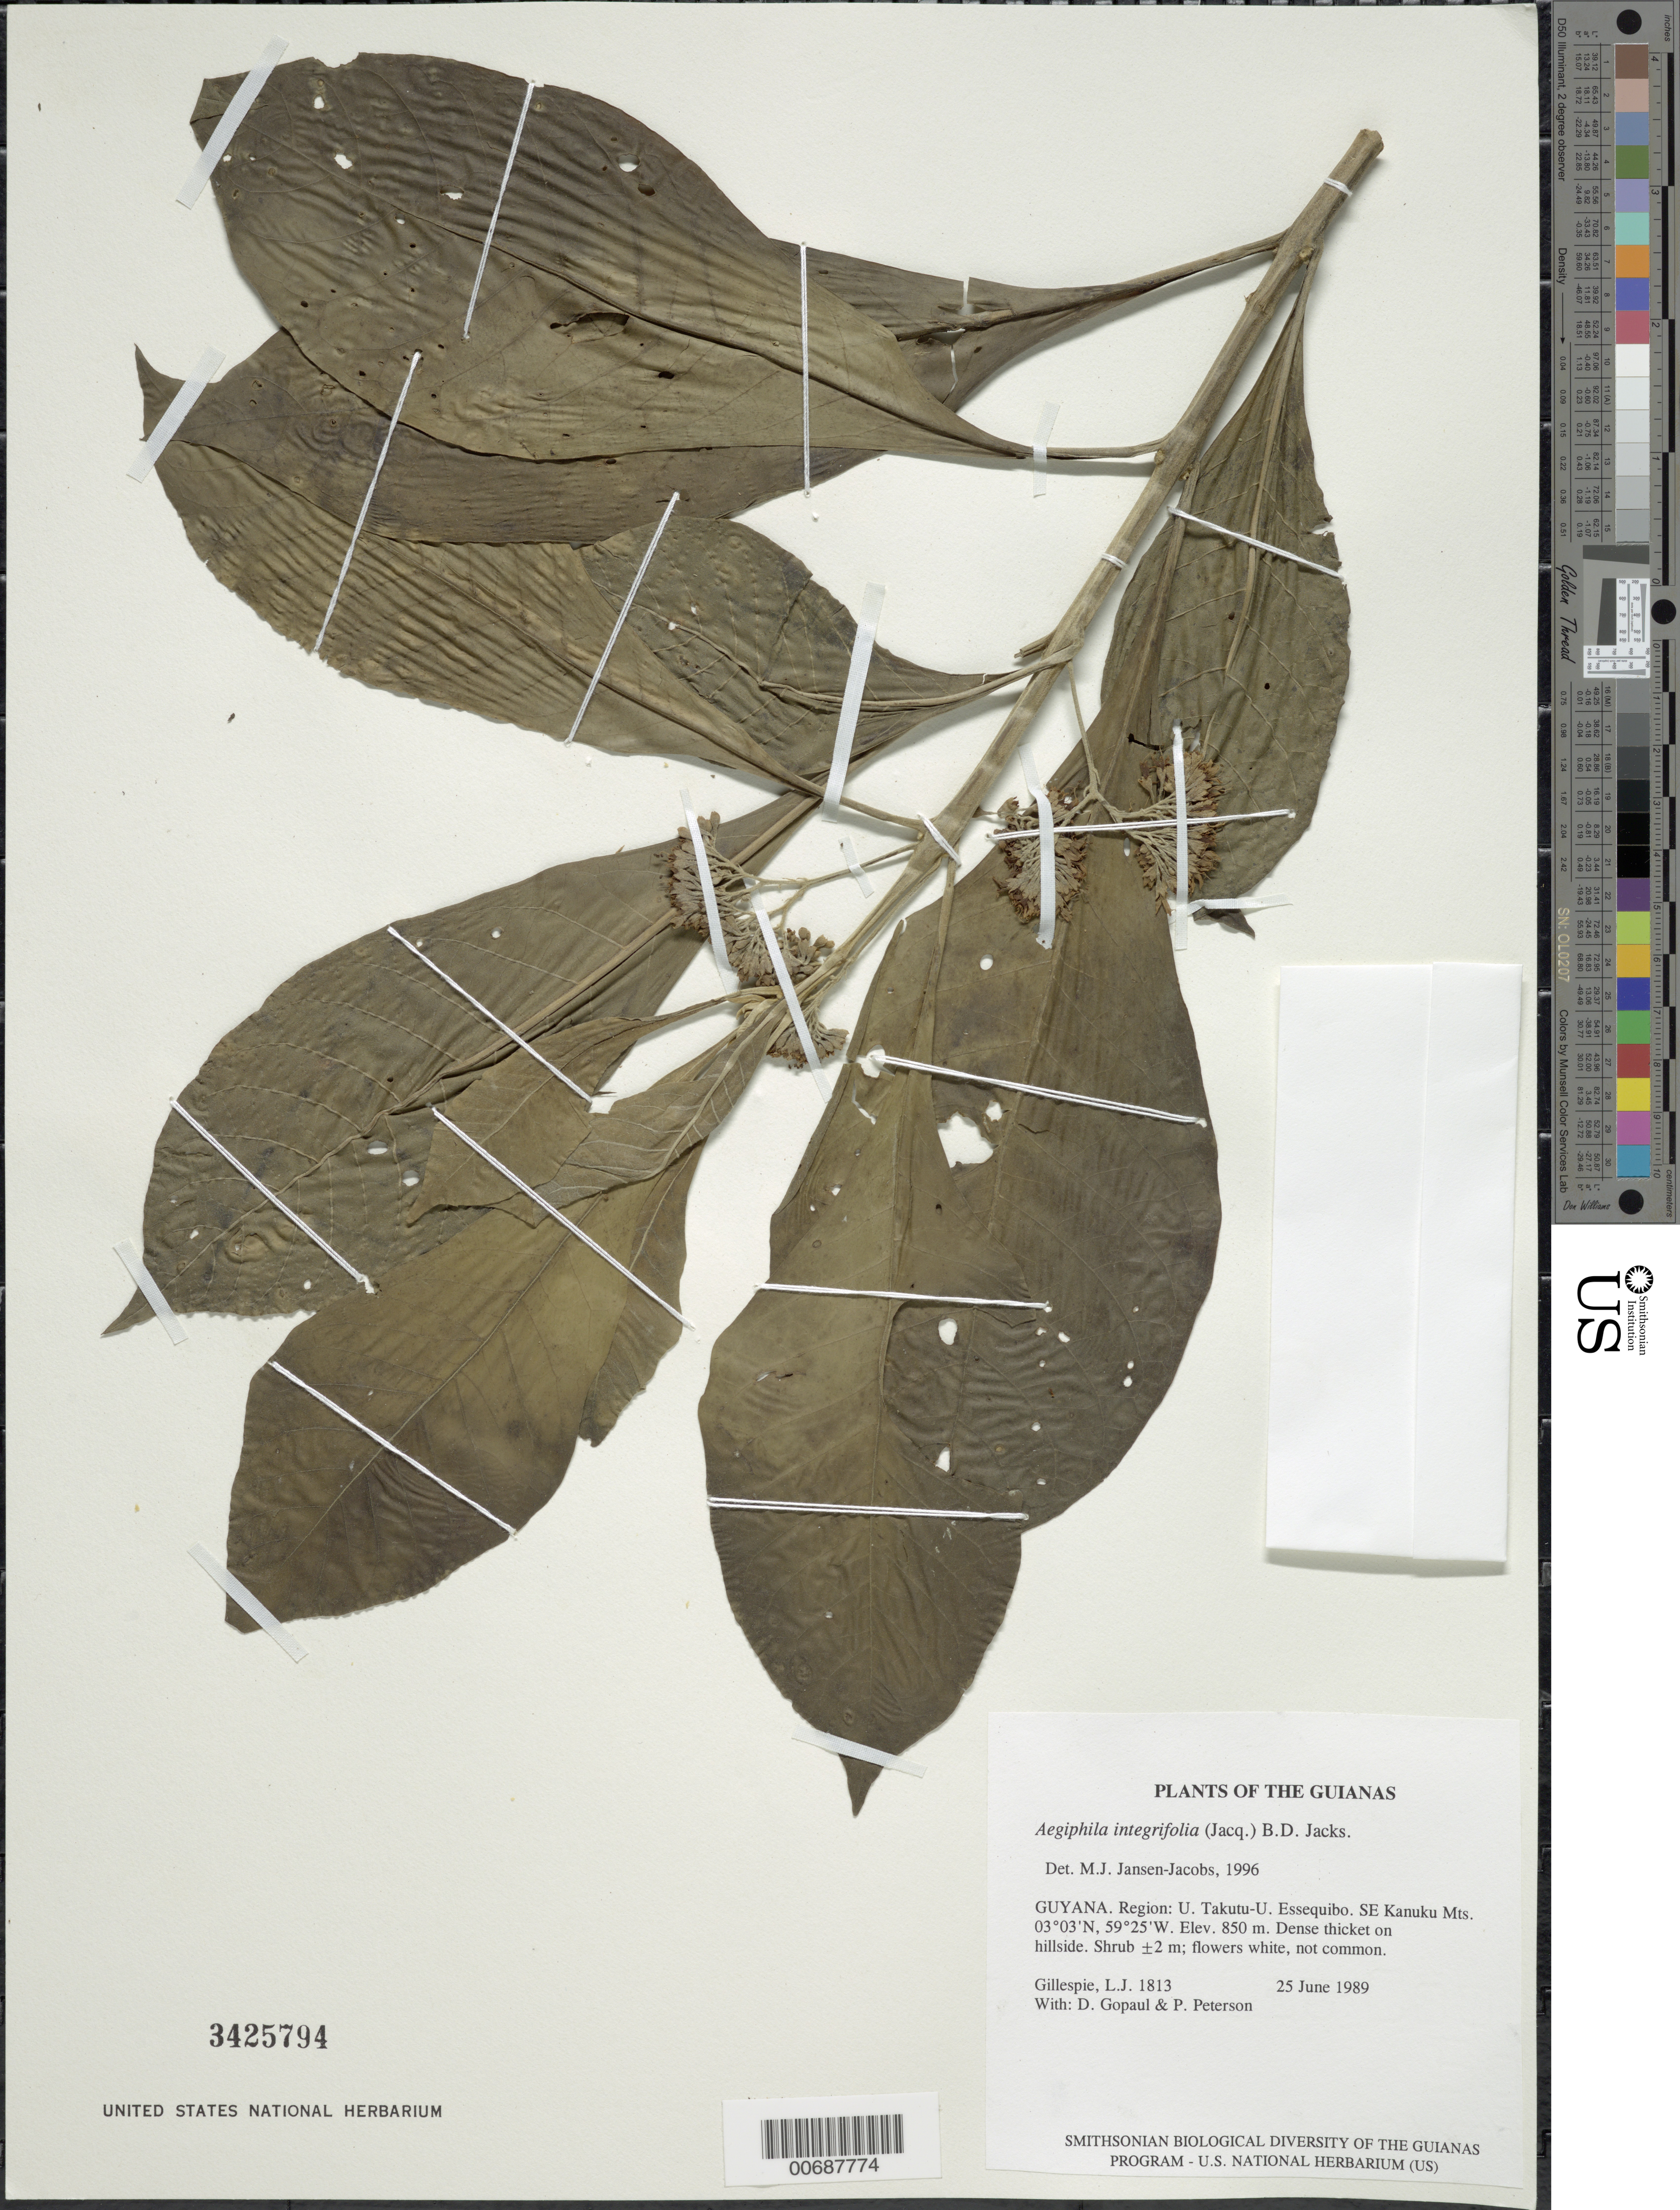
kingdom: Plantae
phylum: Tracheophyta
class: Magnoliopsida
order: Lamiales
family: Lamiaceae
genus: Aegiphila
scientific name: Aegiphila integrifolia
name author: (Jacq.) B.D. Jacks.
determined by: Jansen-Jacobs, M. J., (U), Nationaal Herbarium Nederland, Utrecht University branch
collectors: L. J. Gillespie, D. Gopaul & P. M. Peterson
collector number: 1813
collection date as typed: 25 June 1989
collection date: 1989-06-25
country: Guyana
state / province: U. Takutu-U. Essequibo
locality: SE Kanuku Mts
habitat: Dense thicket on hillside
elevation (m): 250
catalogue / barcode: US 3425794